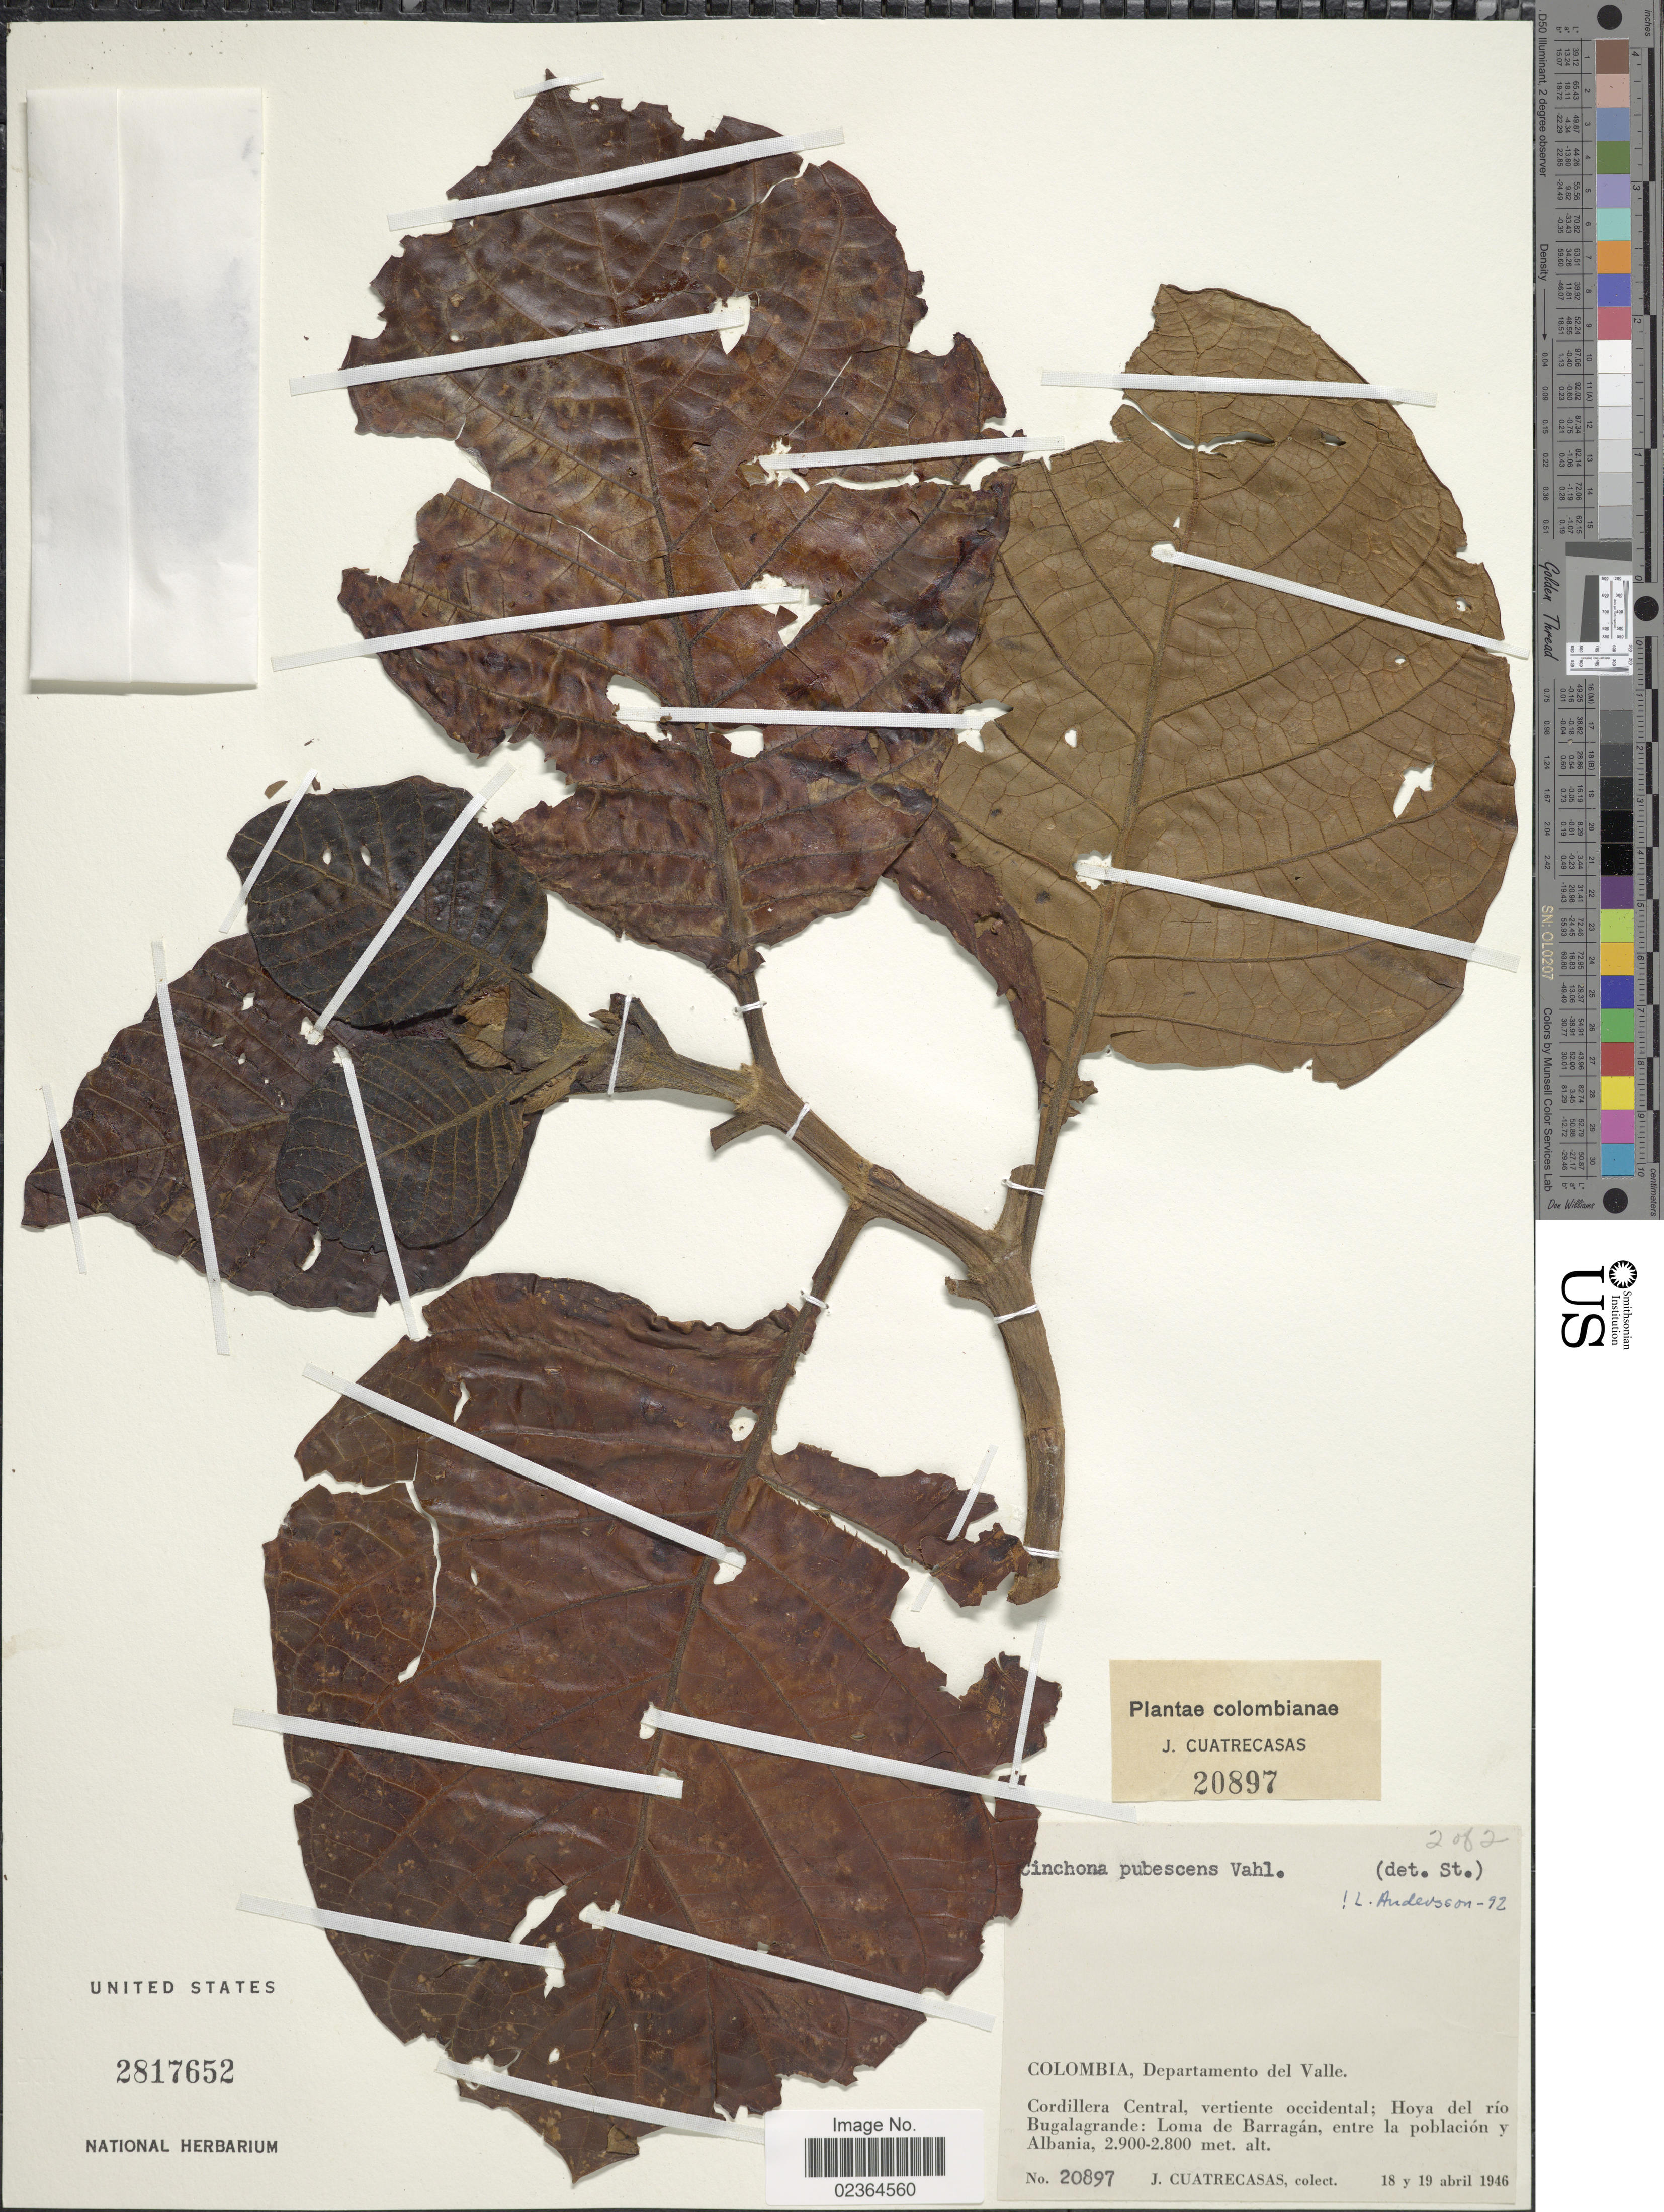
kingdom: Plantae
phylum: Tracheophyta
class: Magnoliopsida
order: Gentianales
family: Rubiaceae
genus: Cinchona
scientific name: Cinchona pubescens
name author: Vahl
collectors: J. Cuatrecasas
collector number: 20897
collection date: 1946-04-18/1946-04-19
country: Colombia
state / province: Valle del Cauca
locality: Departamento del Valle. Cordillera Central, vertiente occidental; Hoya del río Bugalagrande: Loma de Barragán, entre la población y Albania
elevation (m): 2800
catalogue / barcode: US 2817652